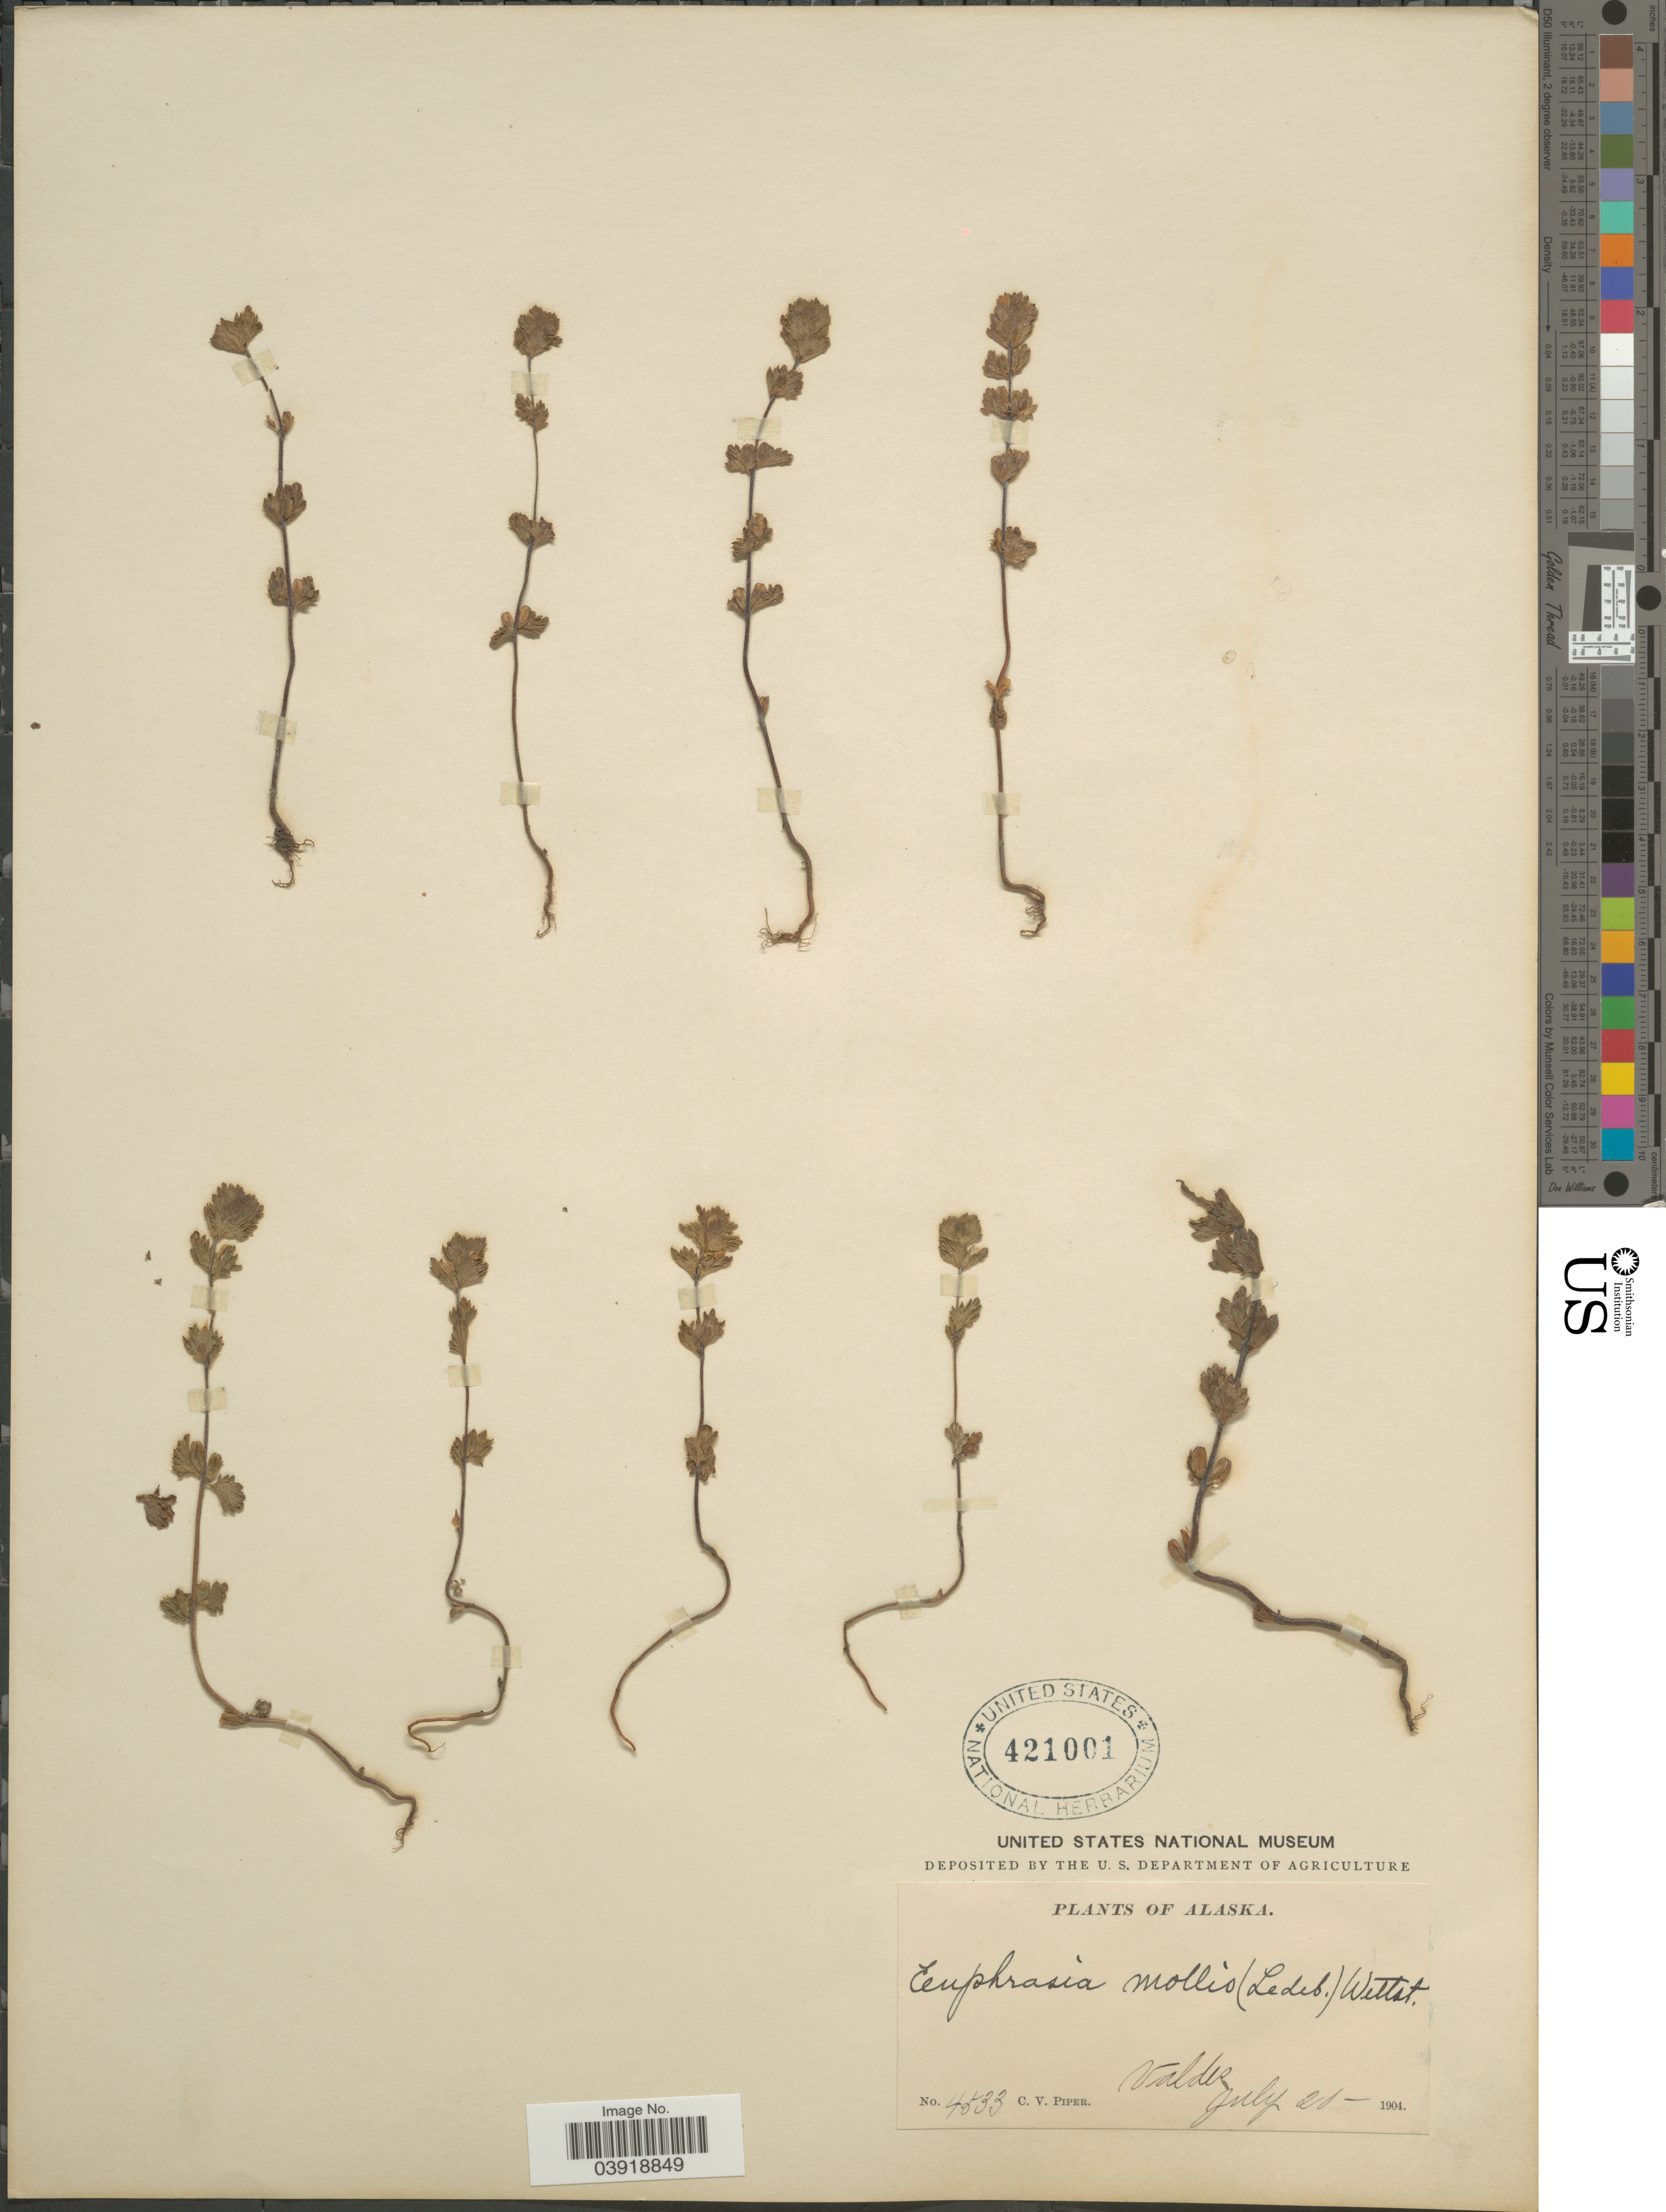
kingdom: Plantae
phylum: Tracheophyta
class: Magnoliopsida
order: Lamiales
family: Orobanchaceae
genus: Euphrasia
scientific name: Euphrasia mollis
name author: (Ledeb.) Wettst.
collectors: C. V. Piper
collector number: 4533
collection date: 1904-07-20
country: United States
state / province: Alaska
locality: Valdez.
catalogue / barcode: US 421001